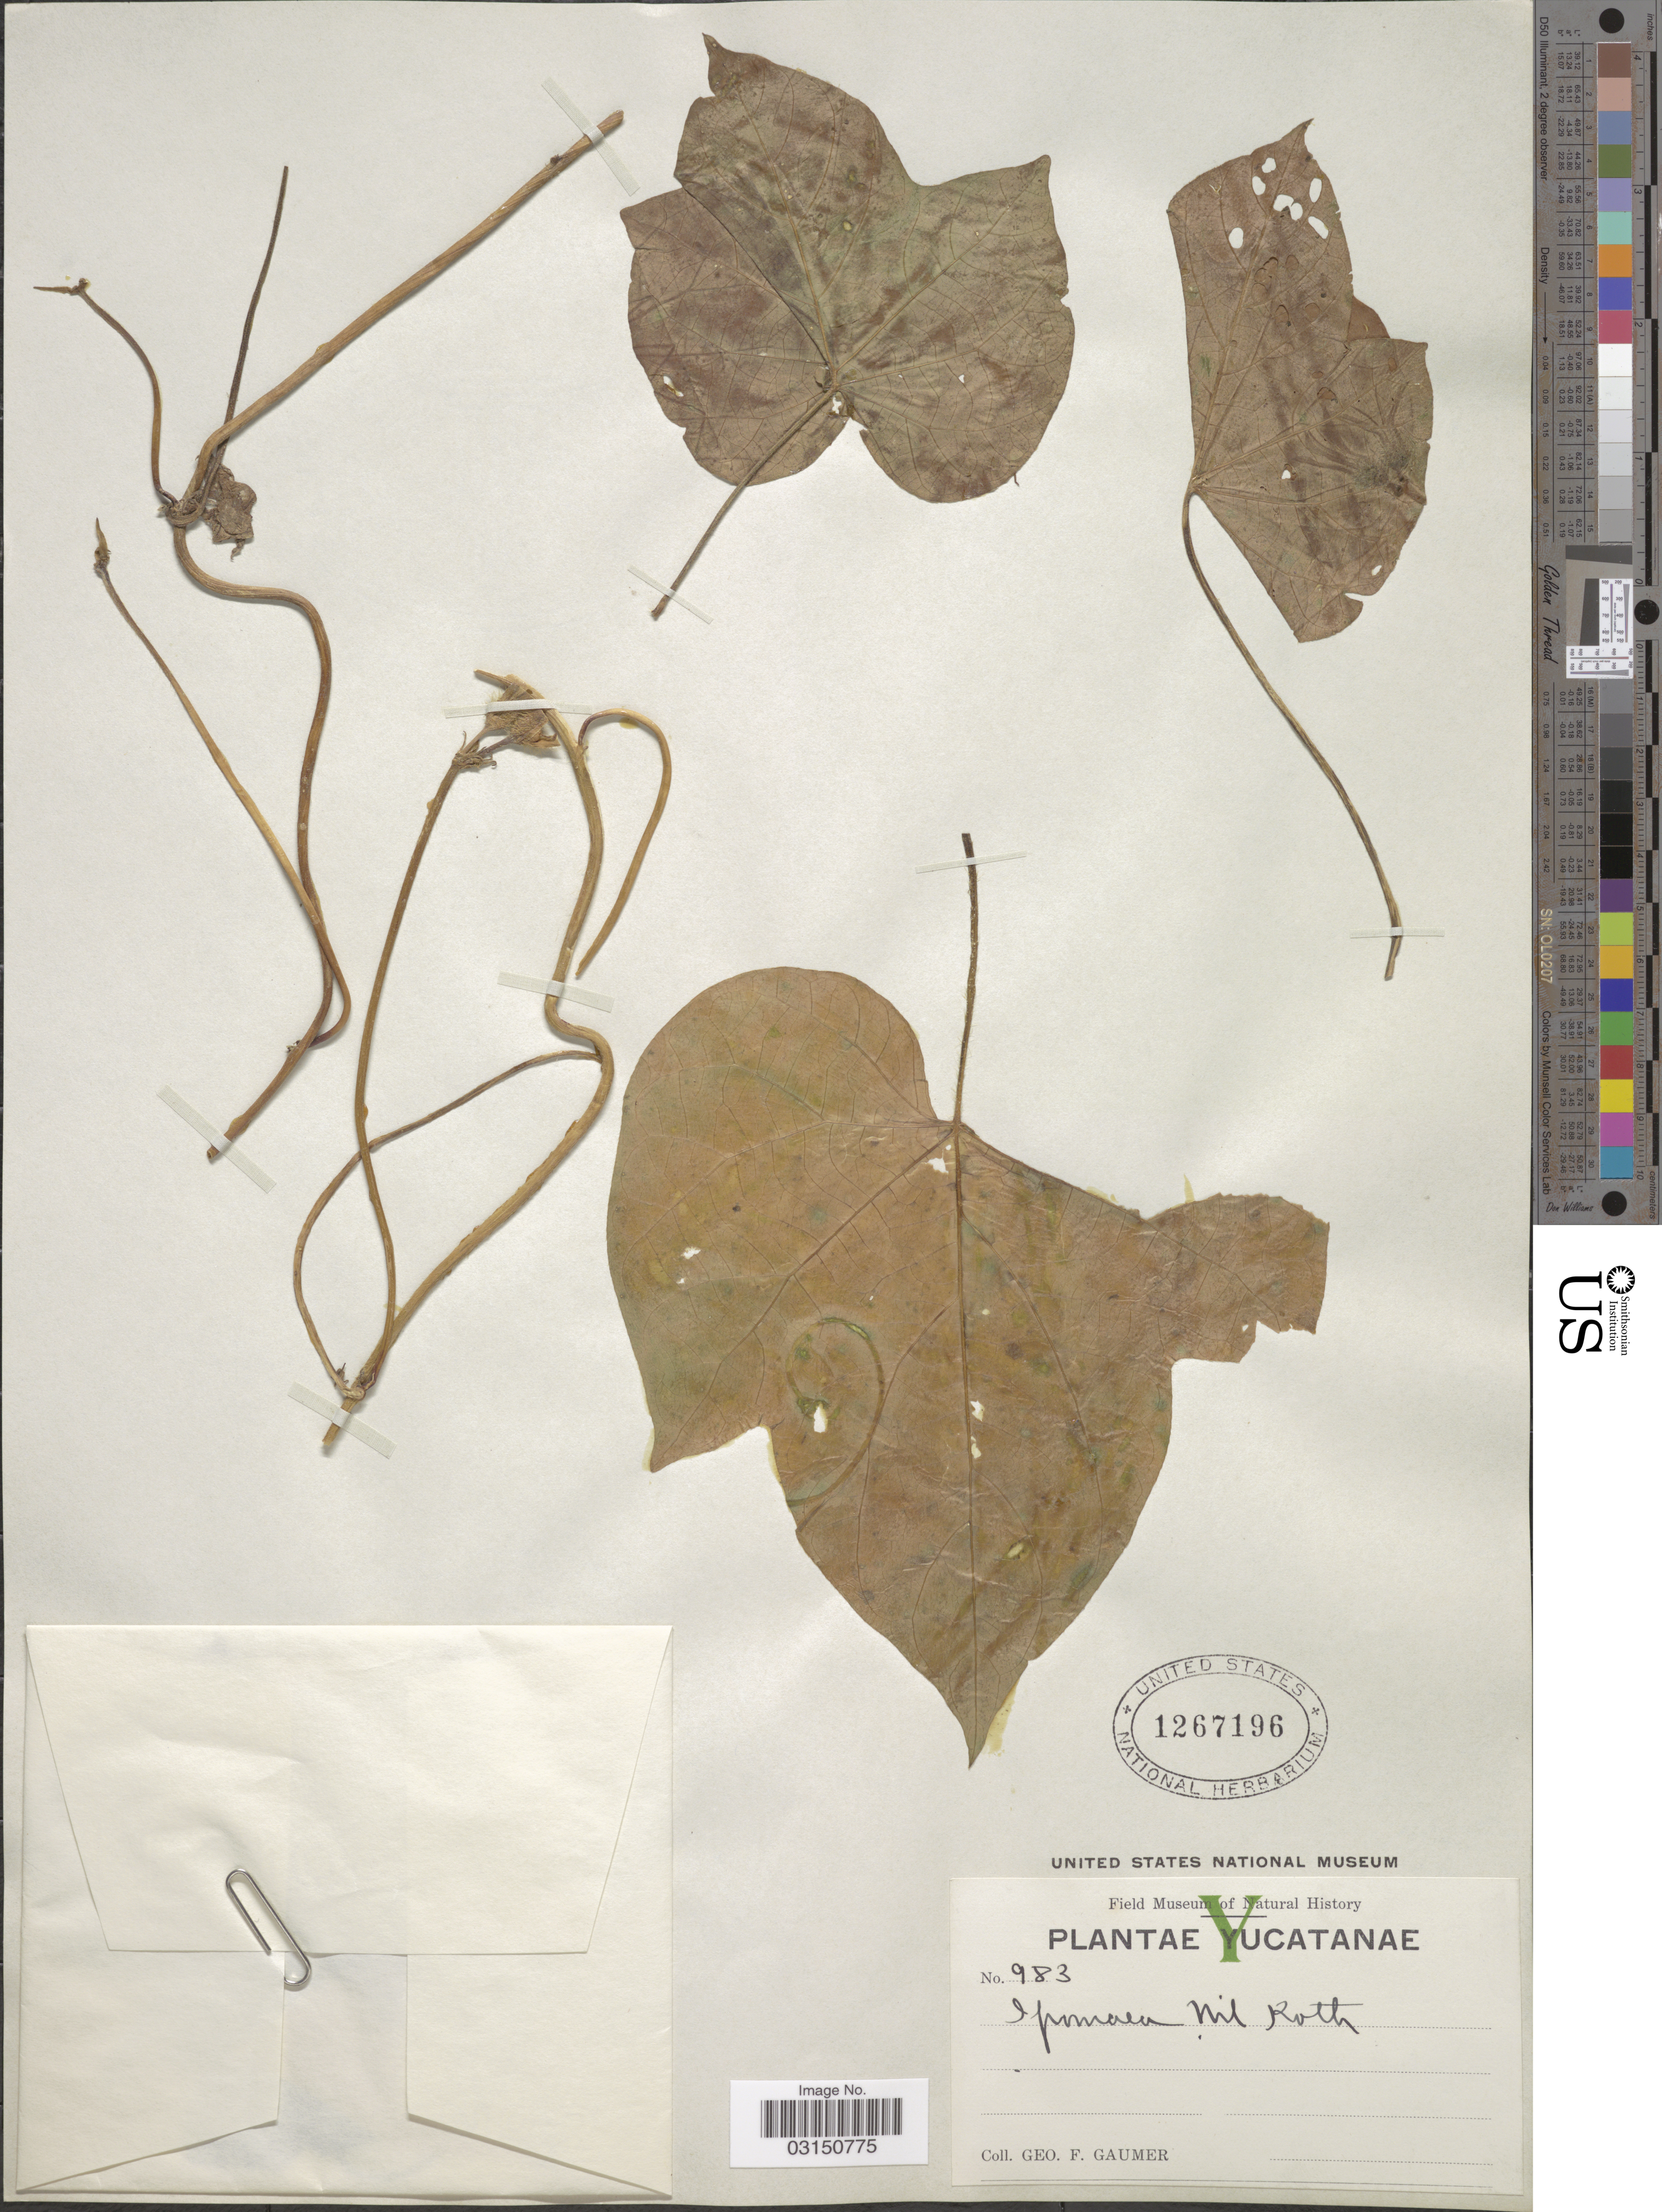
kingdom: Plantae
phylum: Tracheophyta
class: Magnoliopsida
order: Solanales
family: Convolvulaceae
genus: Ipomoea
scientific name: Ipomoea nil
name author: (L.) Roth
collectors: G. F. Gaumer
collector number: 983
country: Mexico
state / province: Yucatán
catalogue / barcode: US 1267196